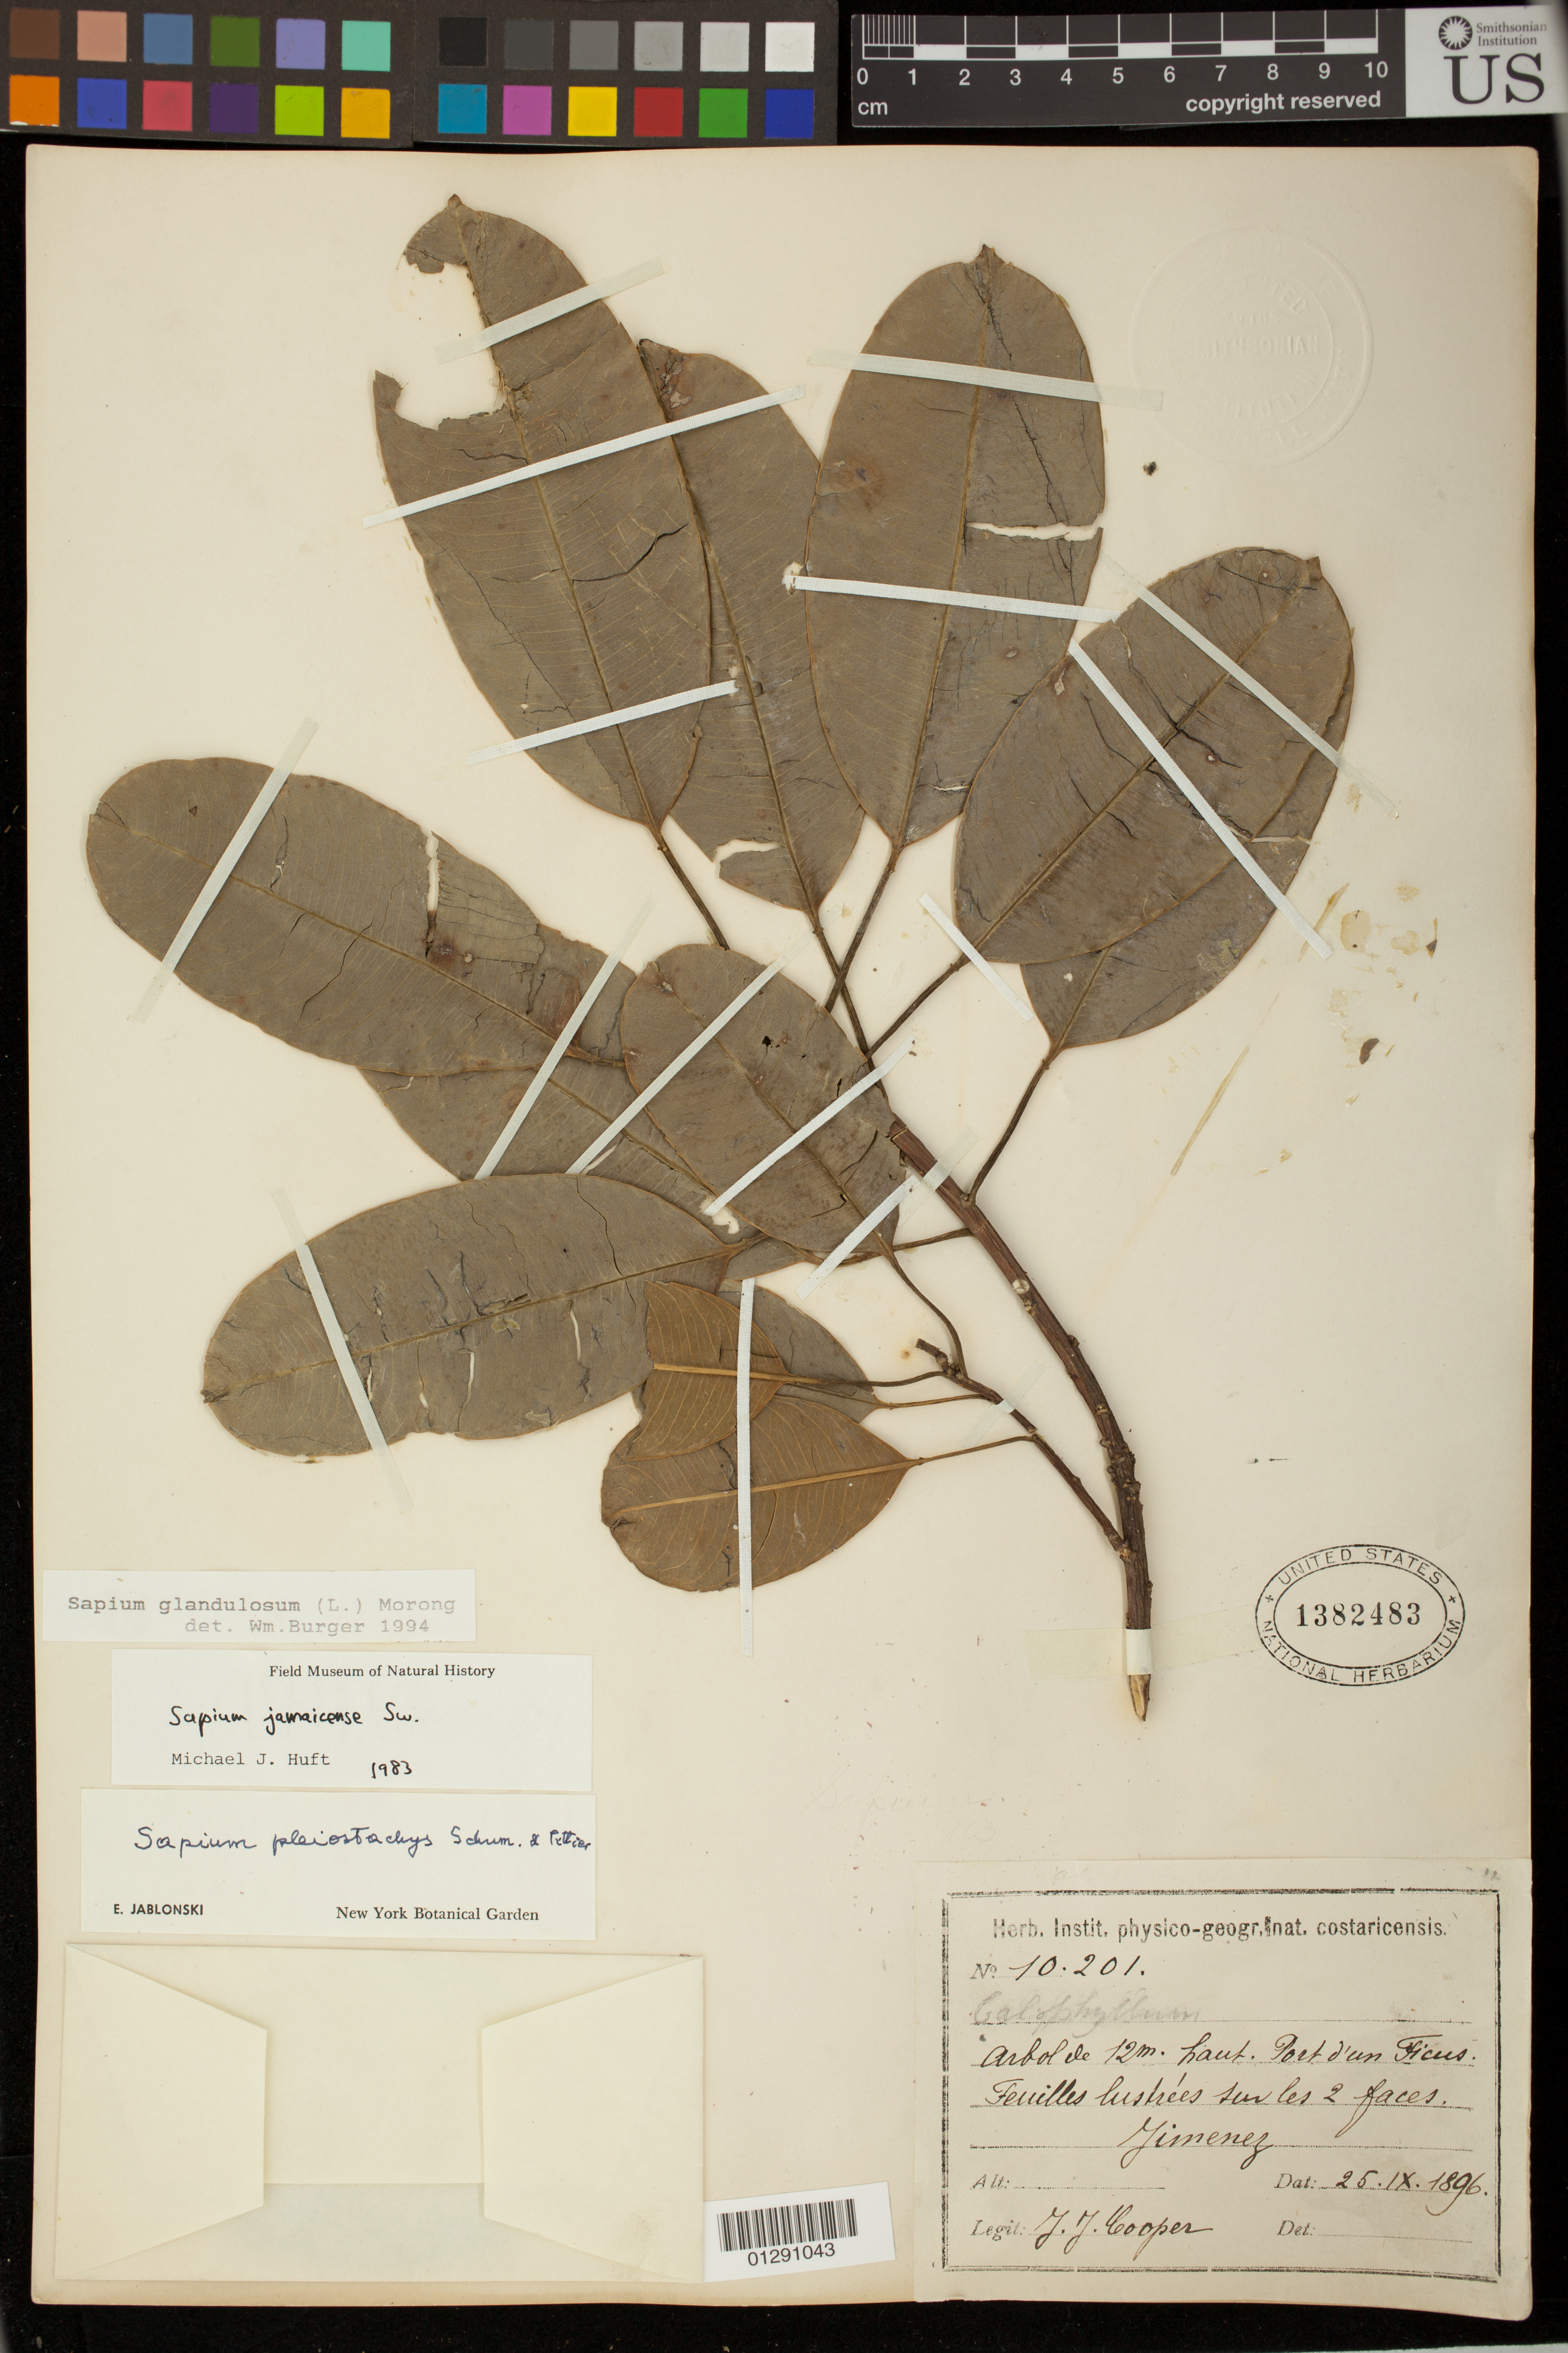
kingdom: Plantae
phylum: Tracheophyta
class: Magnoliopsida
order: Malpighiales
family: Euphorbiaceae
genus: Sapium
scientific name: Sapium glandulosum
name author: (L.) Morong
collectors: J. J. Cooper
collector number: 10201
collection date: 1896-09-25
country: Costa Rica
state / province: Puntarenas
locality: Port d'un Ficus.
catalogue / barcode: US 1382483